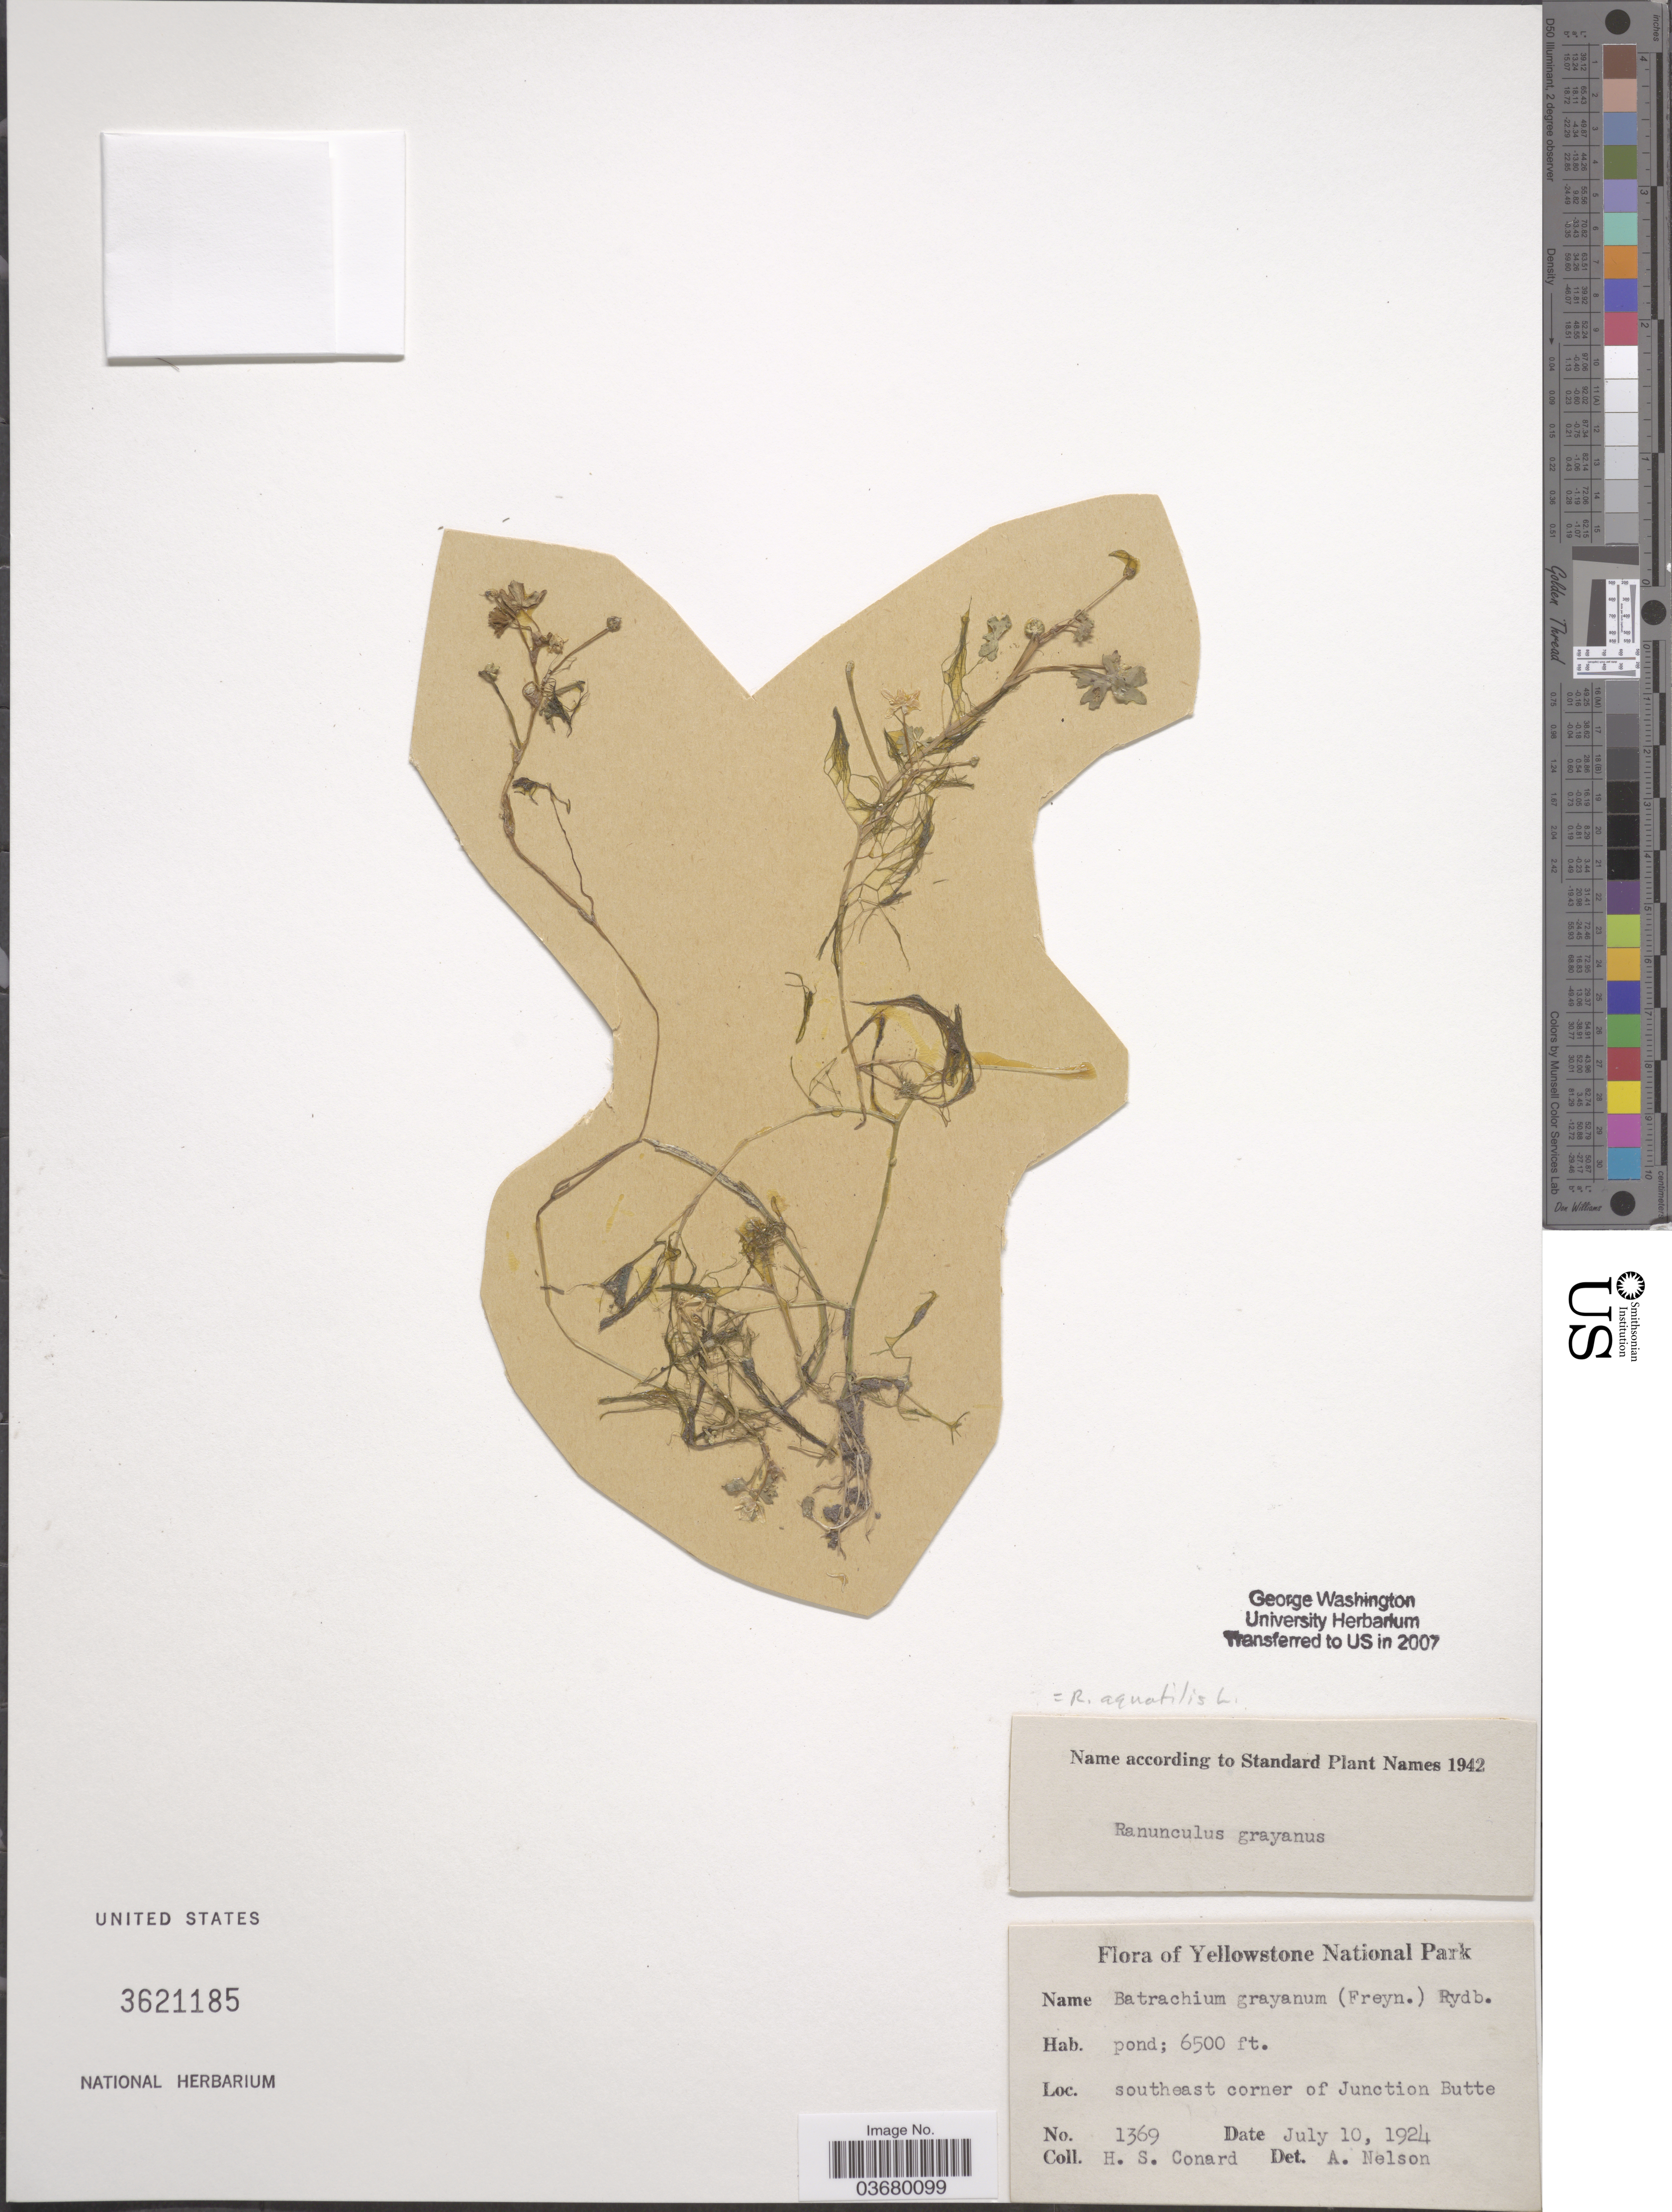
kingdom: Plantae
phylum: Tracheophyta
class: Magnoliopsida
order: Ranunculales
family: Ranunculaceae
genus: Ranunculus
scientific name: Ranunculus mongolicus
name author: (Krylov) Serg.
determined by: Strong, Mark T., (BOT), Smithsonian Institution - National Museum of Natural History (UNITED STATES)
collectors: H. S. Conard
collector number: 1369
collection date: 1924-07-10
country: United States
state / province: Wyoming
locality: Yellowstone National Park. Southeast corner of Junction Butte.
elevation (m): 1981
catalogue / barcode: US 3621185